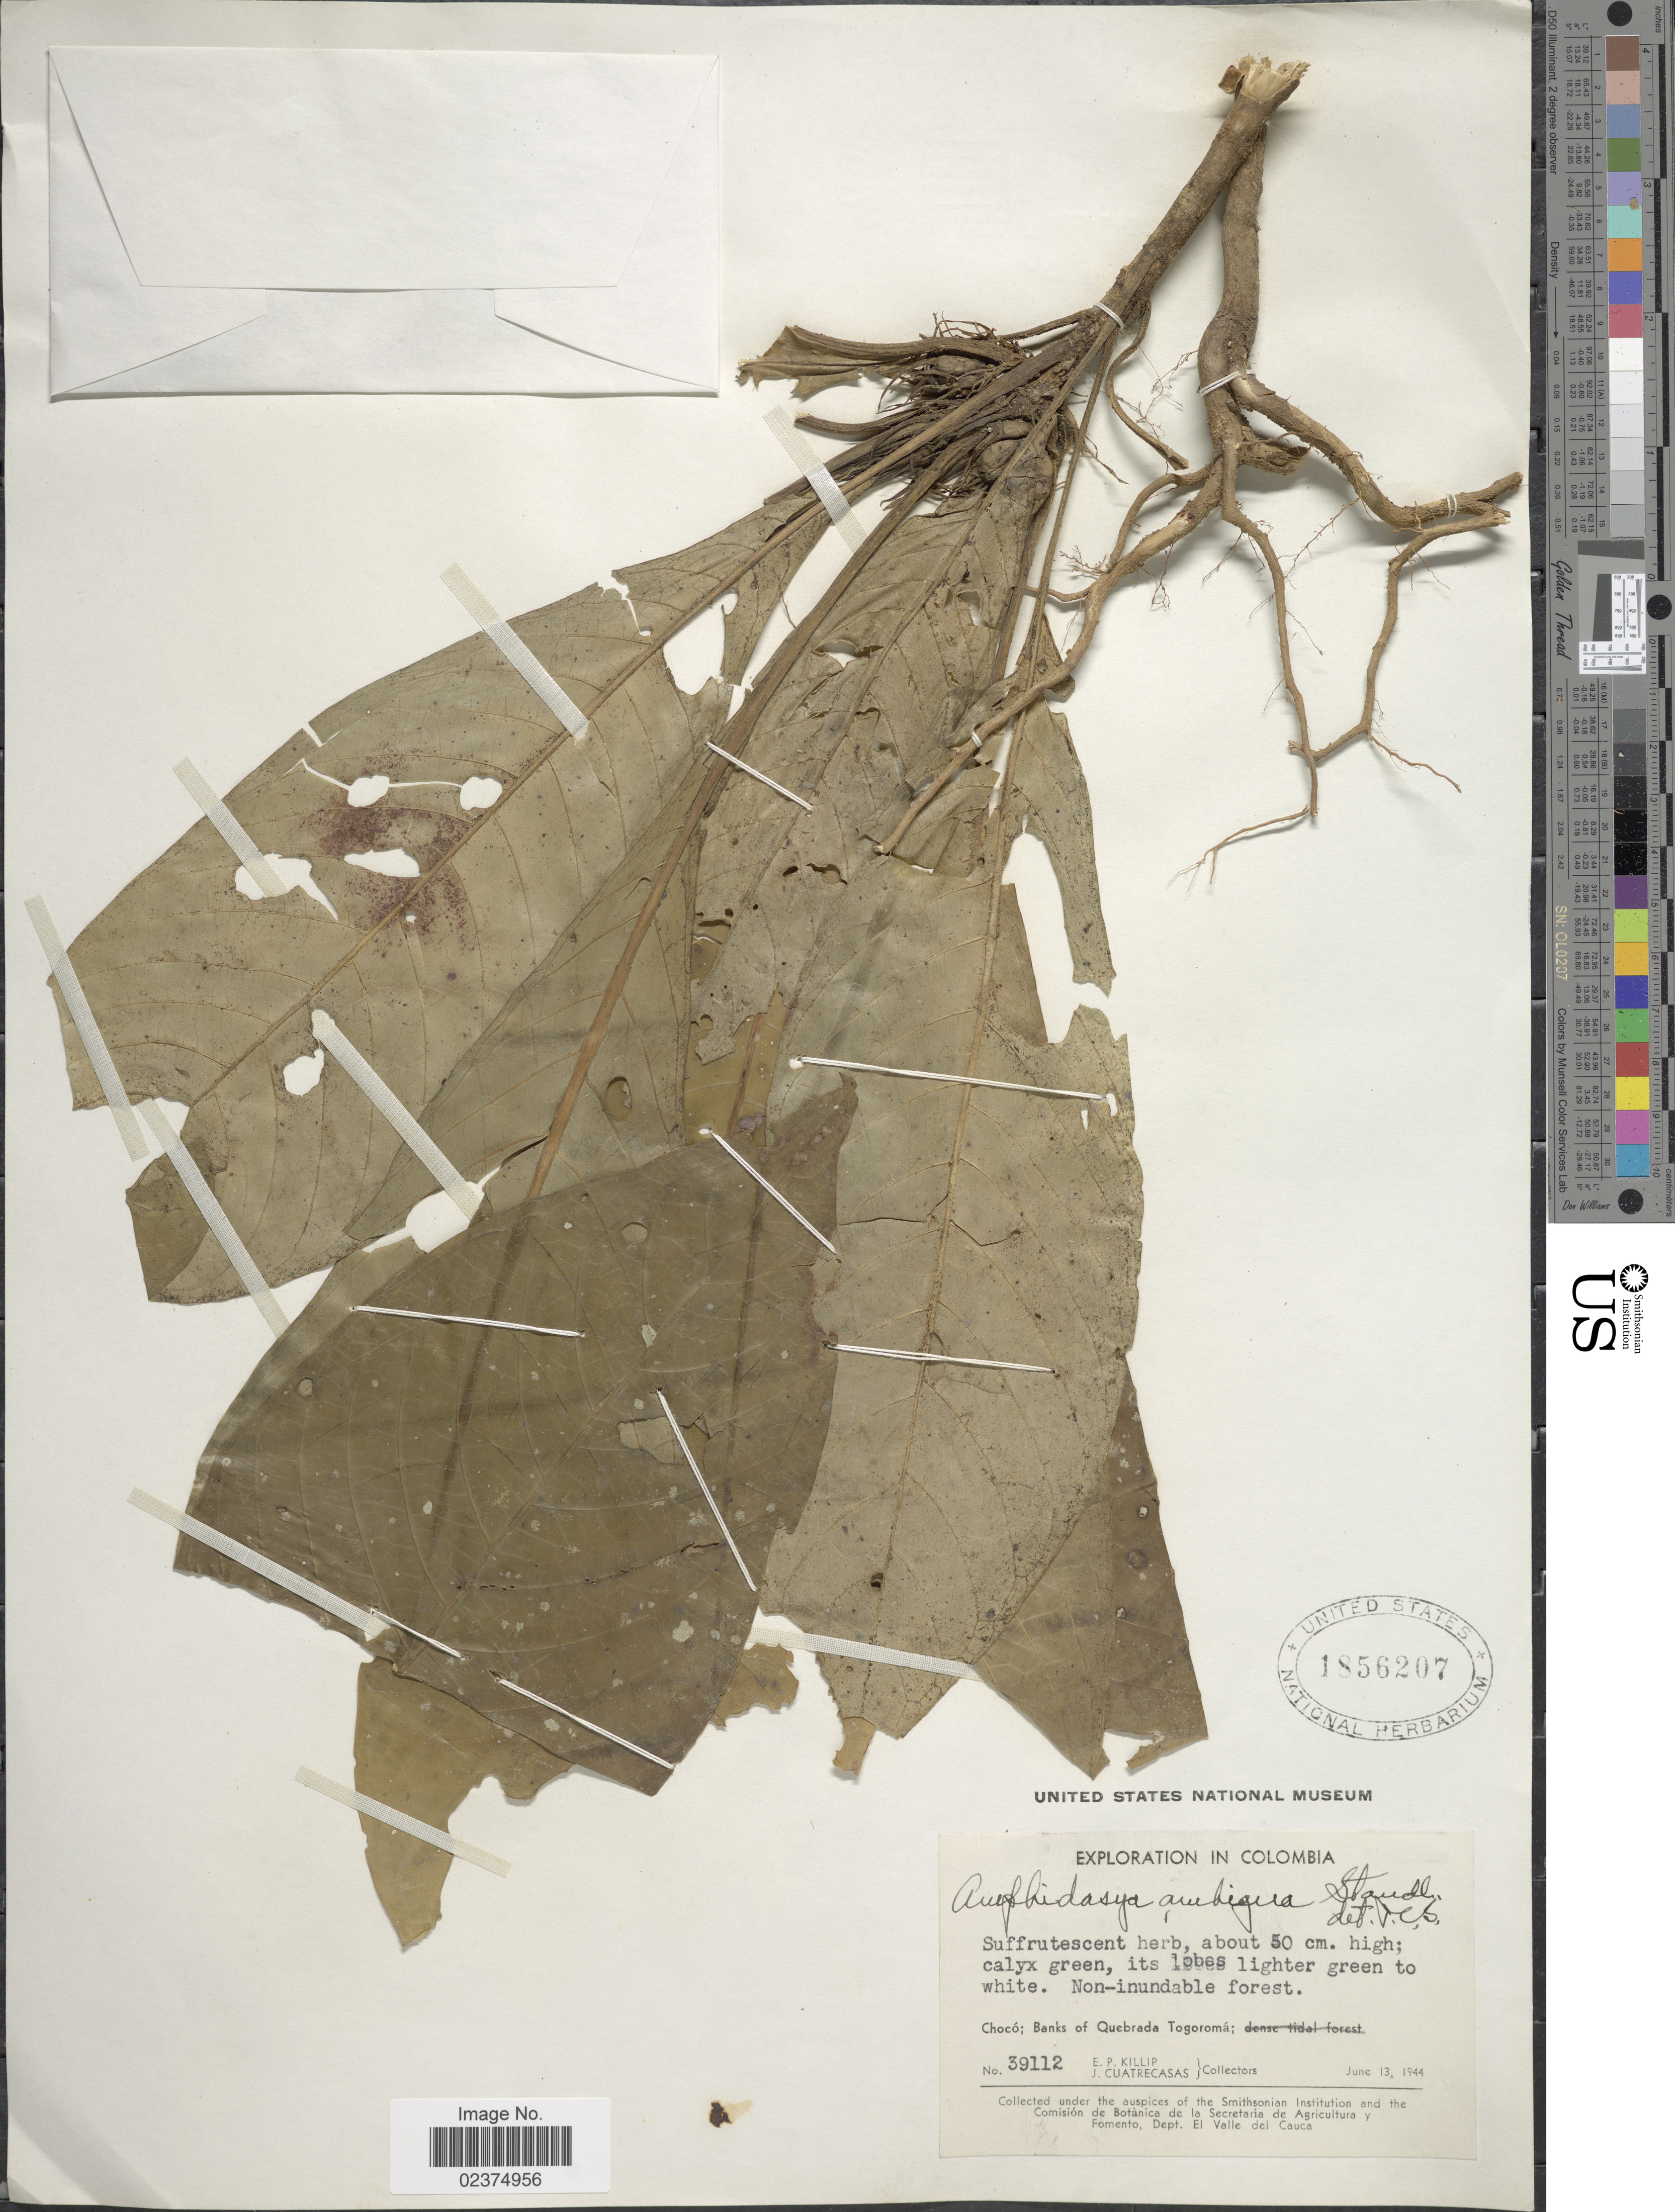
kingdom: Plantae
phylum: Tracheophyta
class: Magnoliopsida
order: Gentianales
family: Rubiaceae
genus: Amphidasya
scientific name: Amphidasya ambigua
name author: Standl.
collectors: E. P. Killip & J. Cuatrecasas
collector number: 39112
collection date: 1944-06-13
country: Colombia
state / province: Chocó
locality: Banks of Quebrada Togorama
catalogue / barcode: US 1856207